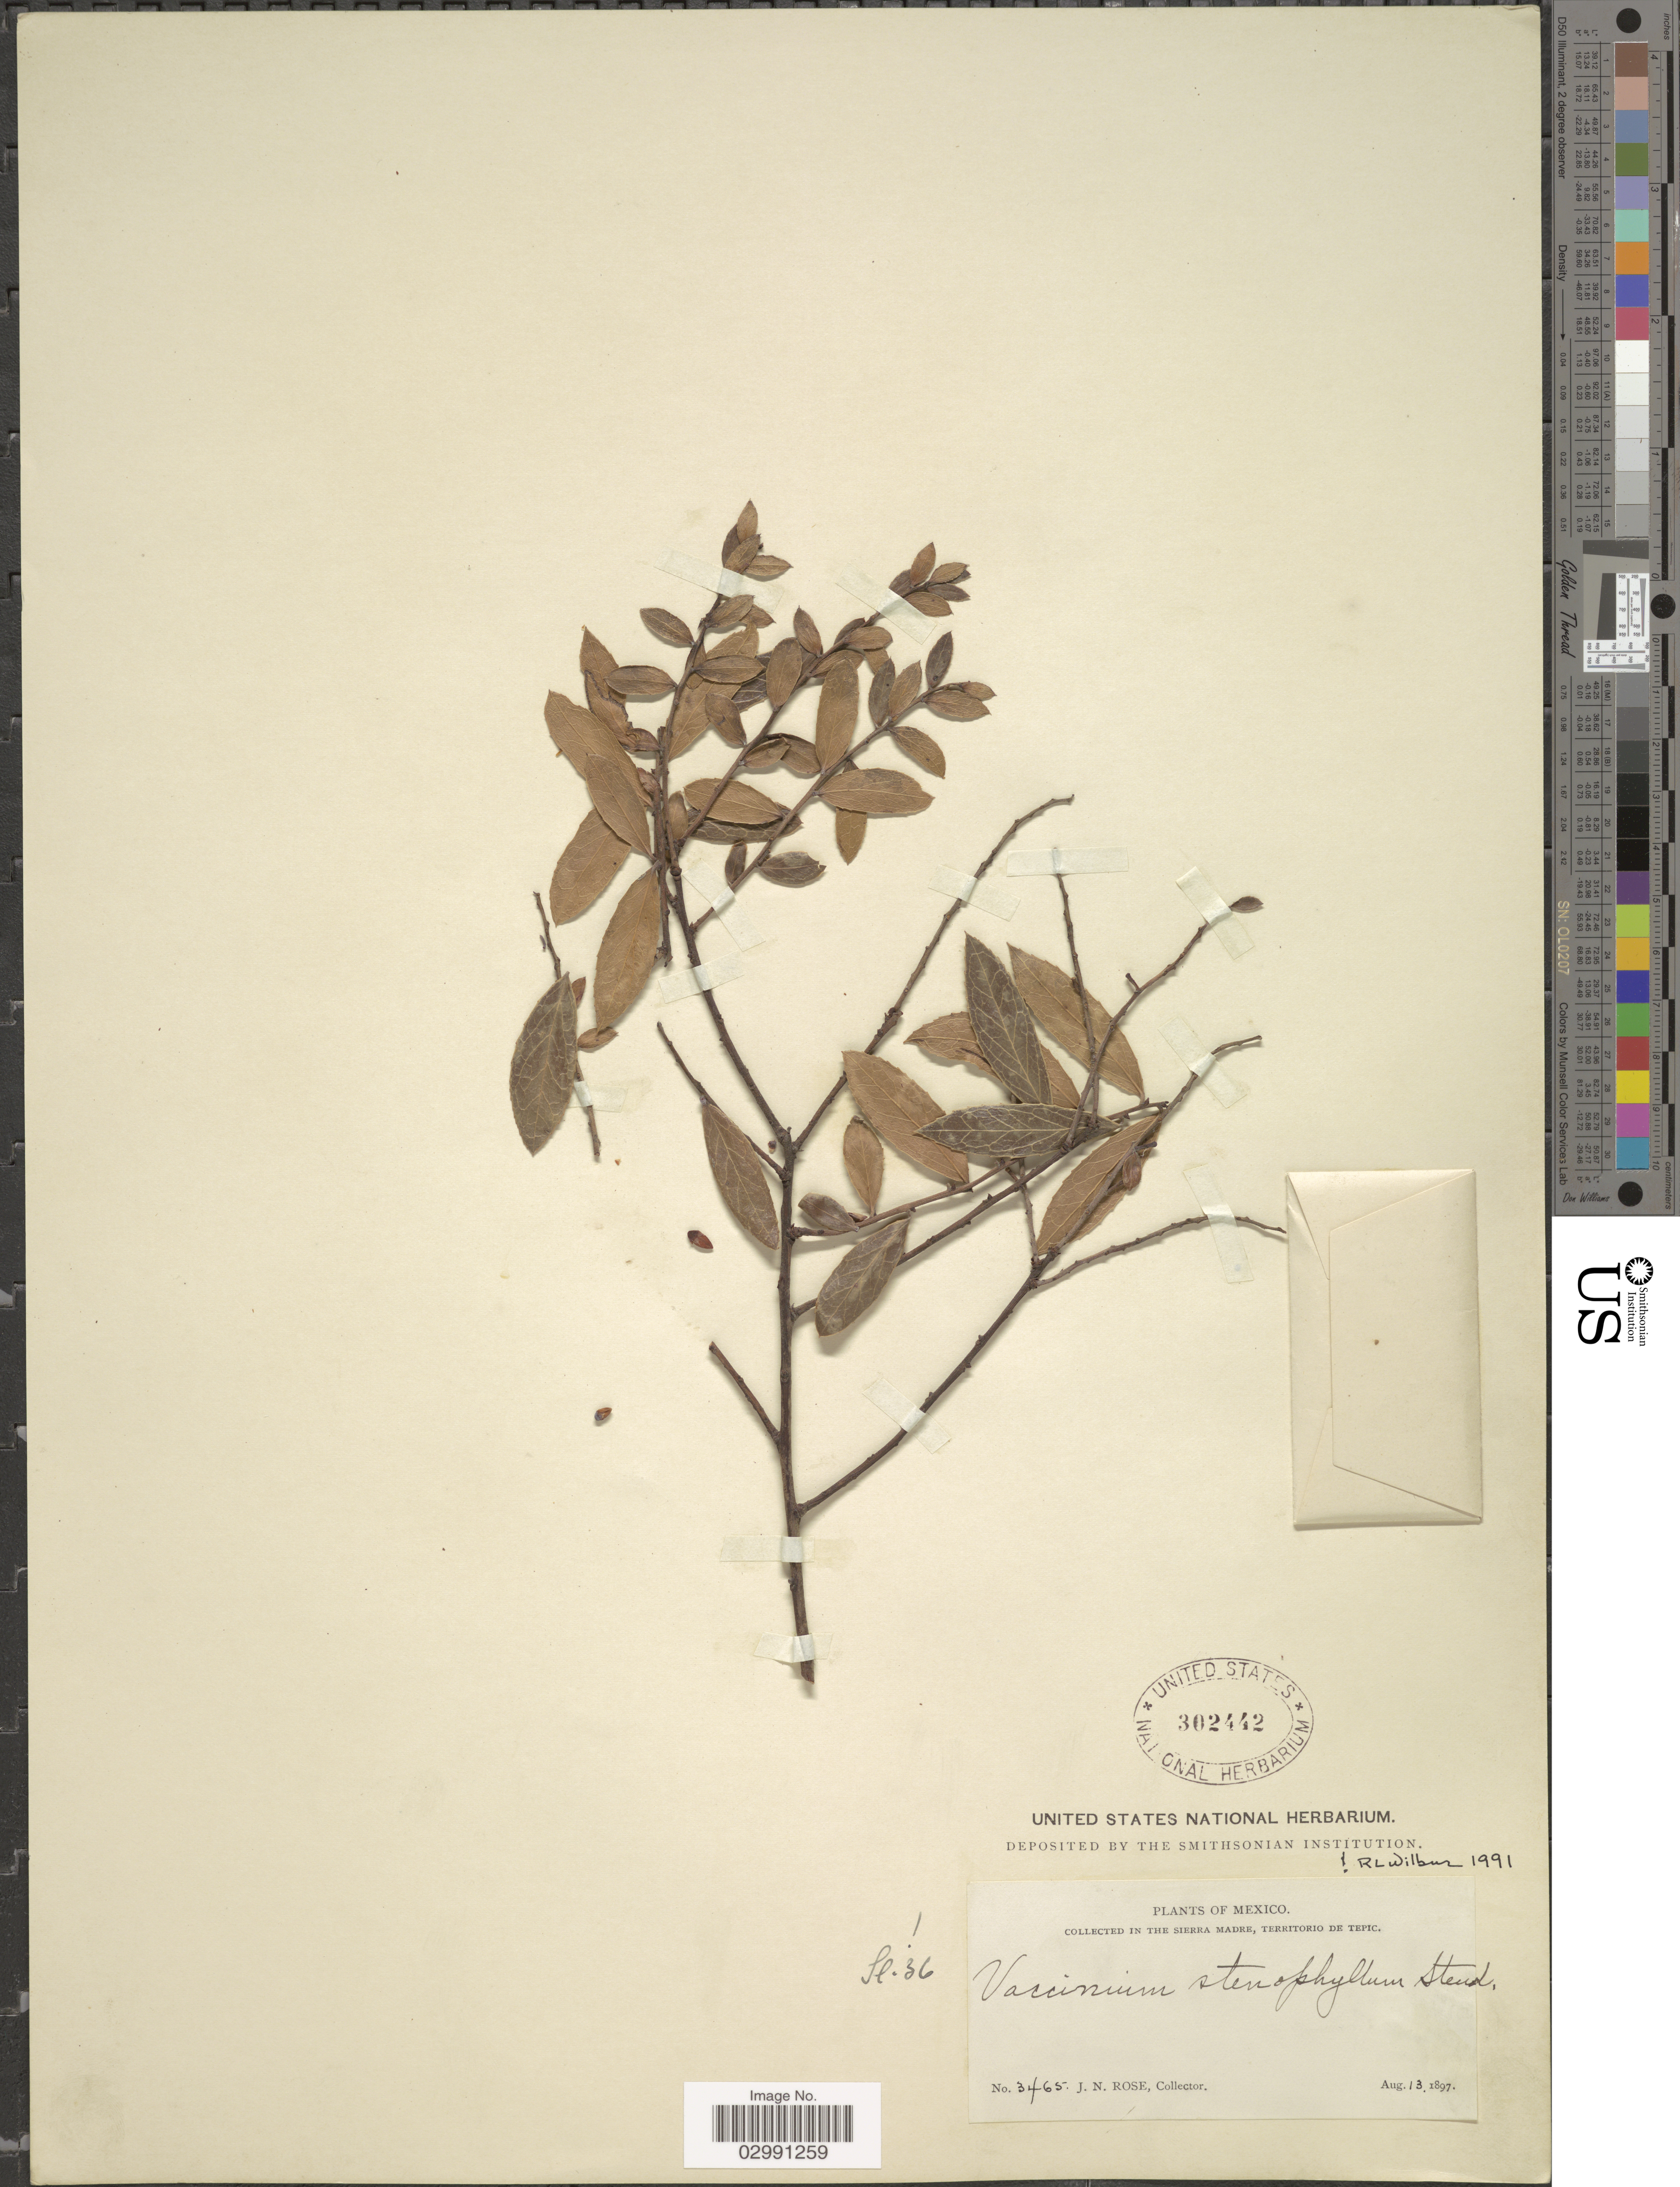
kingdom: Plantae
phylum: Tracheophyta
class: Magnoliopsida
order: Ericales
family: Ericaceae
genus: Vaccinium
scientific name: Vaccinium stenophyllum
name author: Steud.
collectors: J. N. Rose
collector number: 3465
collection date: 1897-08-13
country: Mexico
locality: The Sierra Madre, Territorio de Tepic.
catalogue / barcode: US 302442